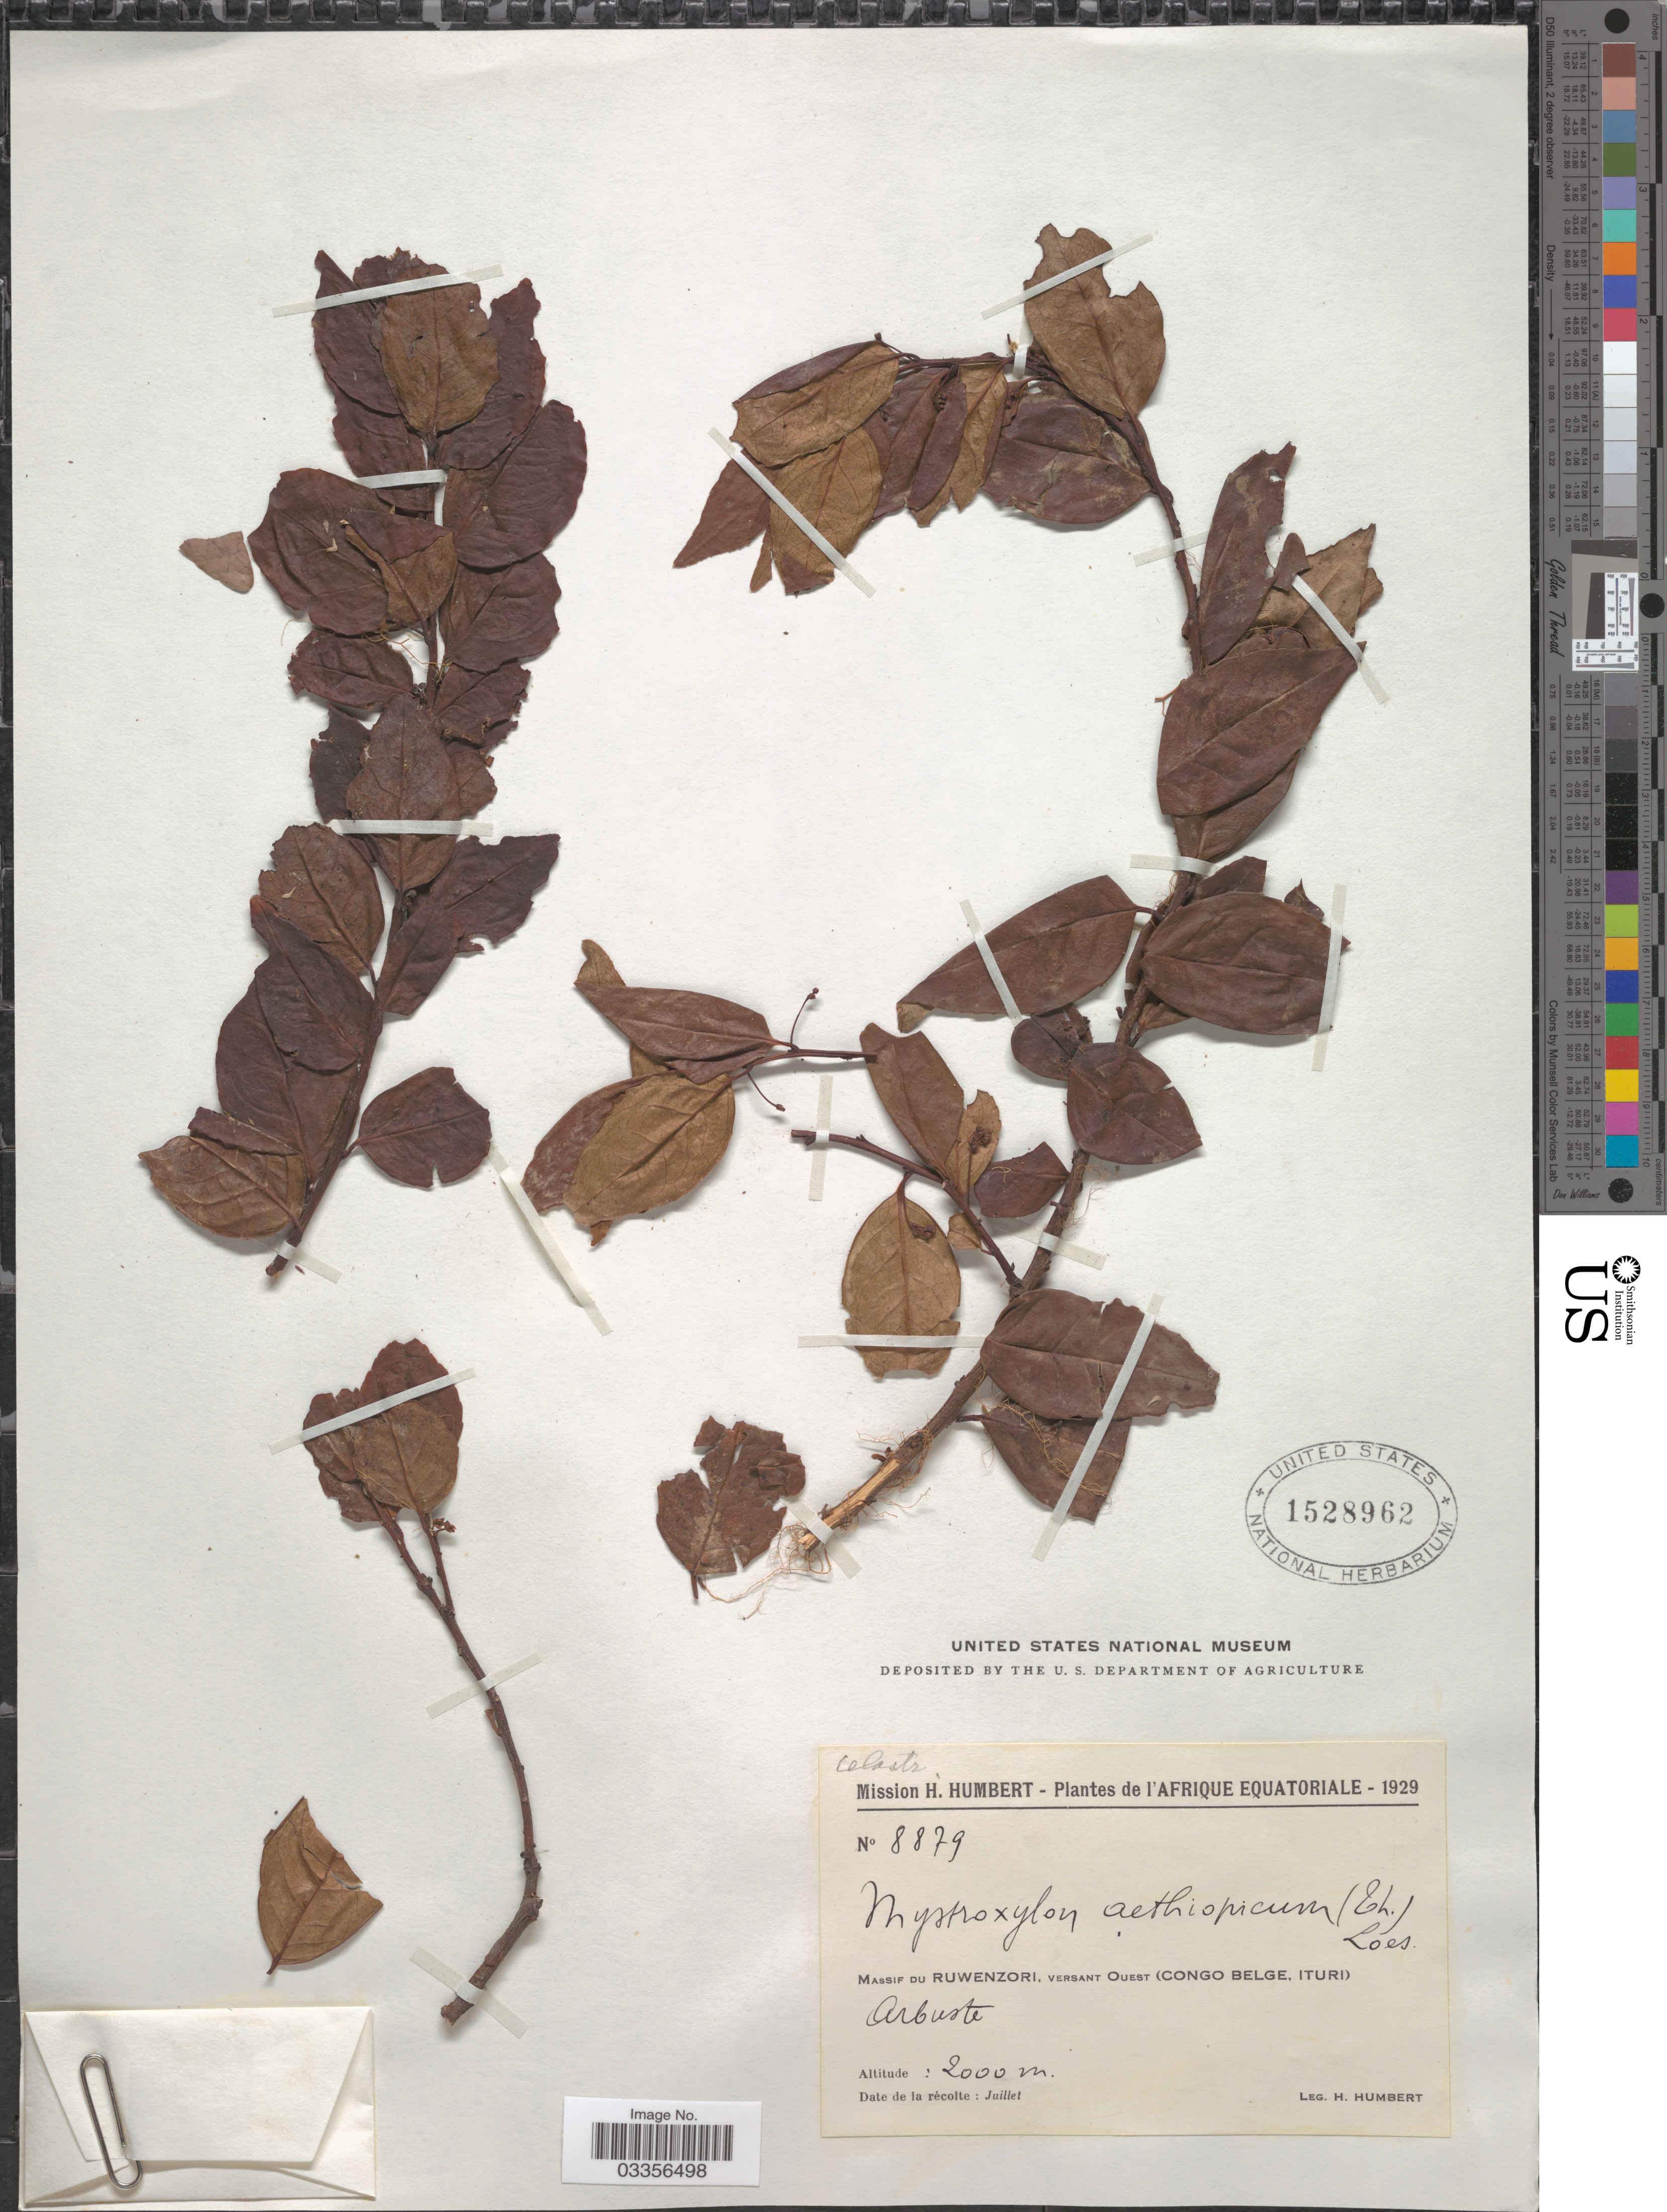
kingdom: Plantae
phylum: Tracheophyta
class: Magnoliopsida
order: Celastrales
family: Celastraceae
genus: Mystroxylon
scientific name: Mystroxylon aethiopicum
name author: (Thunb.) Loes.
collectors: H. Humbert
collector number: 8879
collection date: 1929-07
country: Congo, Democratic Republic of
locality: L'Afrique Equatoriale, Massif du Ruwenzori, versant Ouest (Congo Belge, Ituri).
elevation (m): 2000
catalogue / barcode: US 1528962